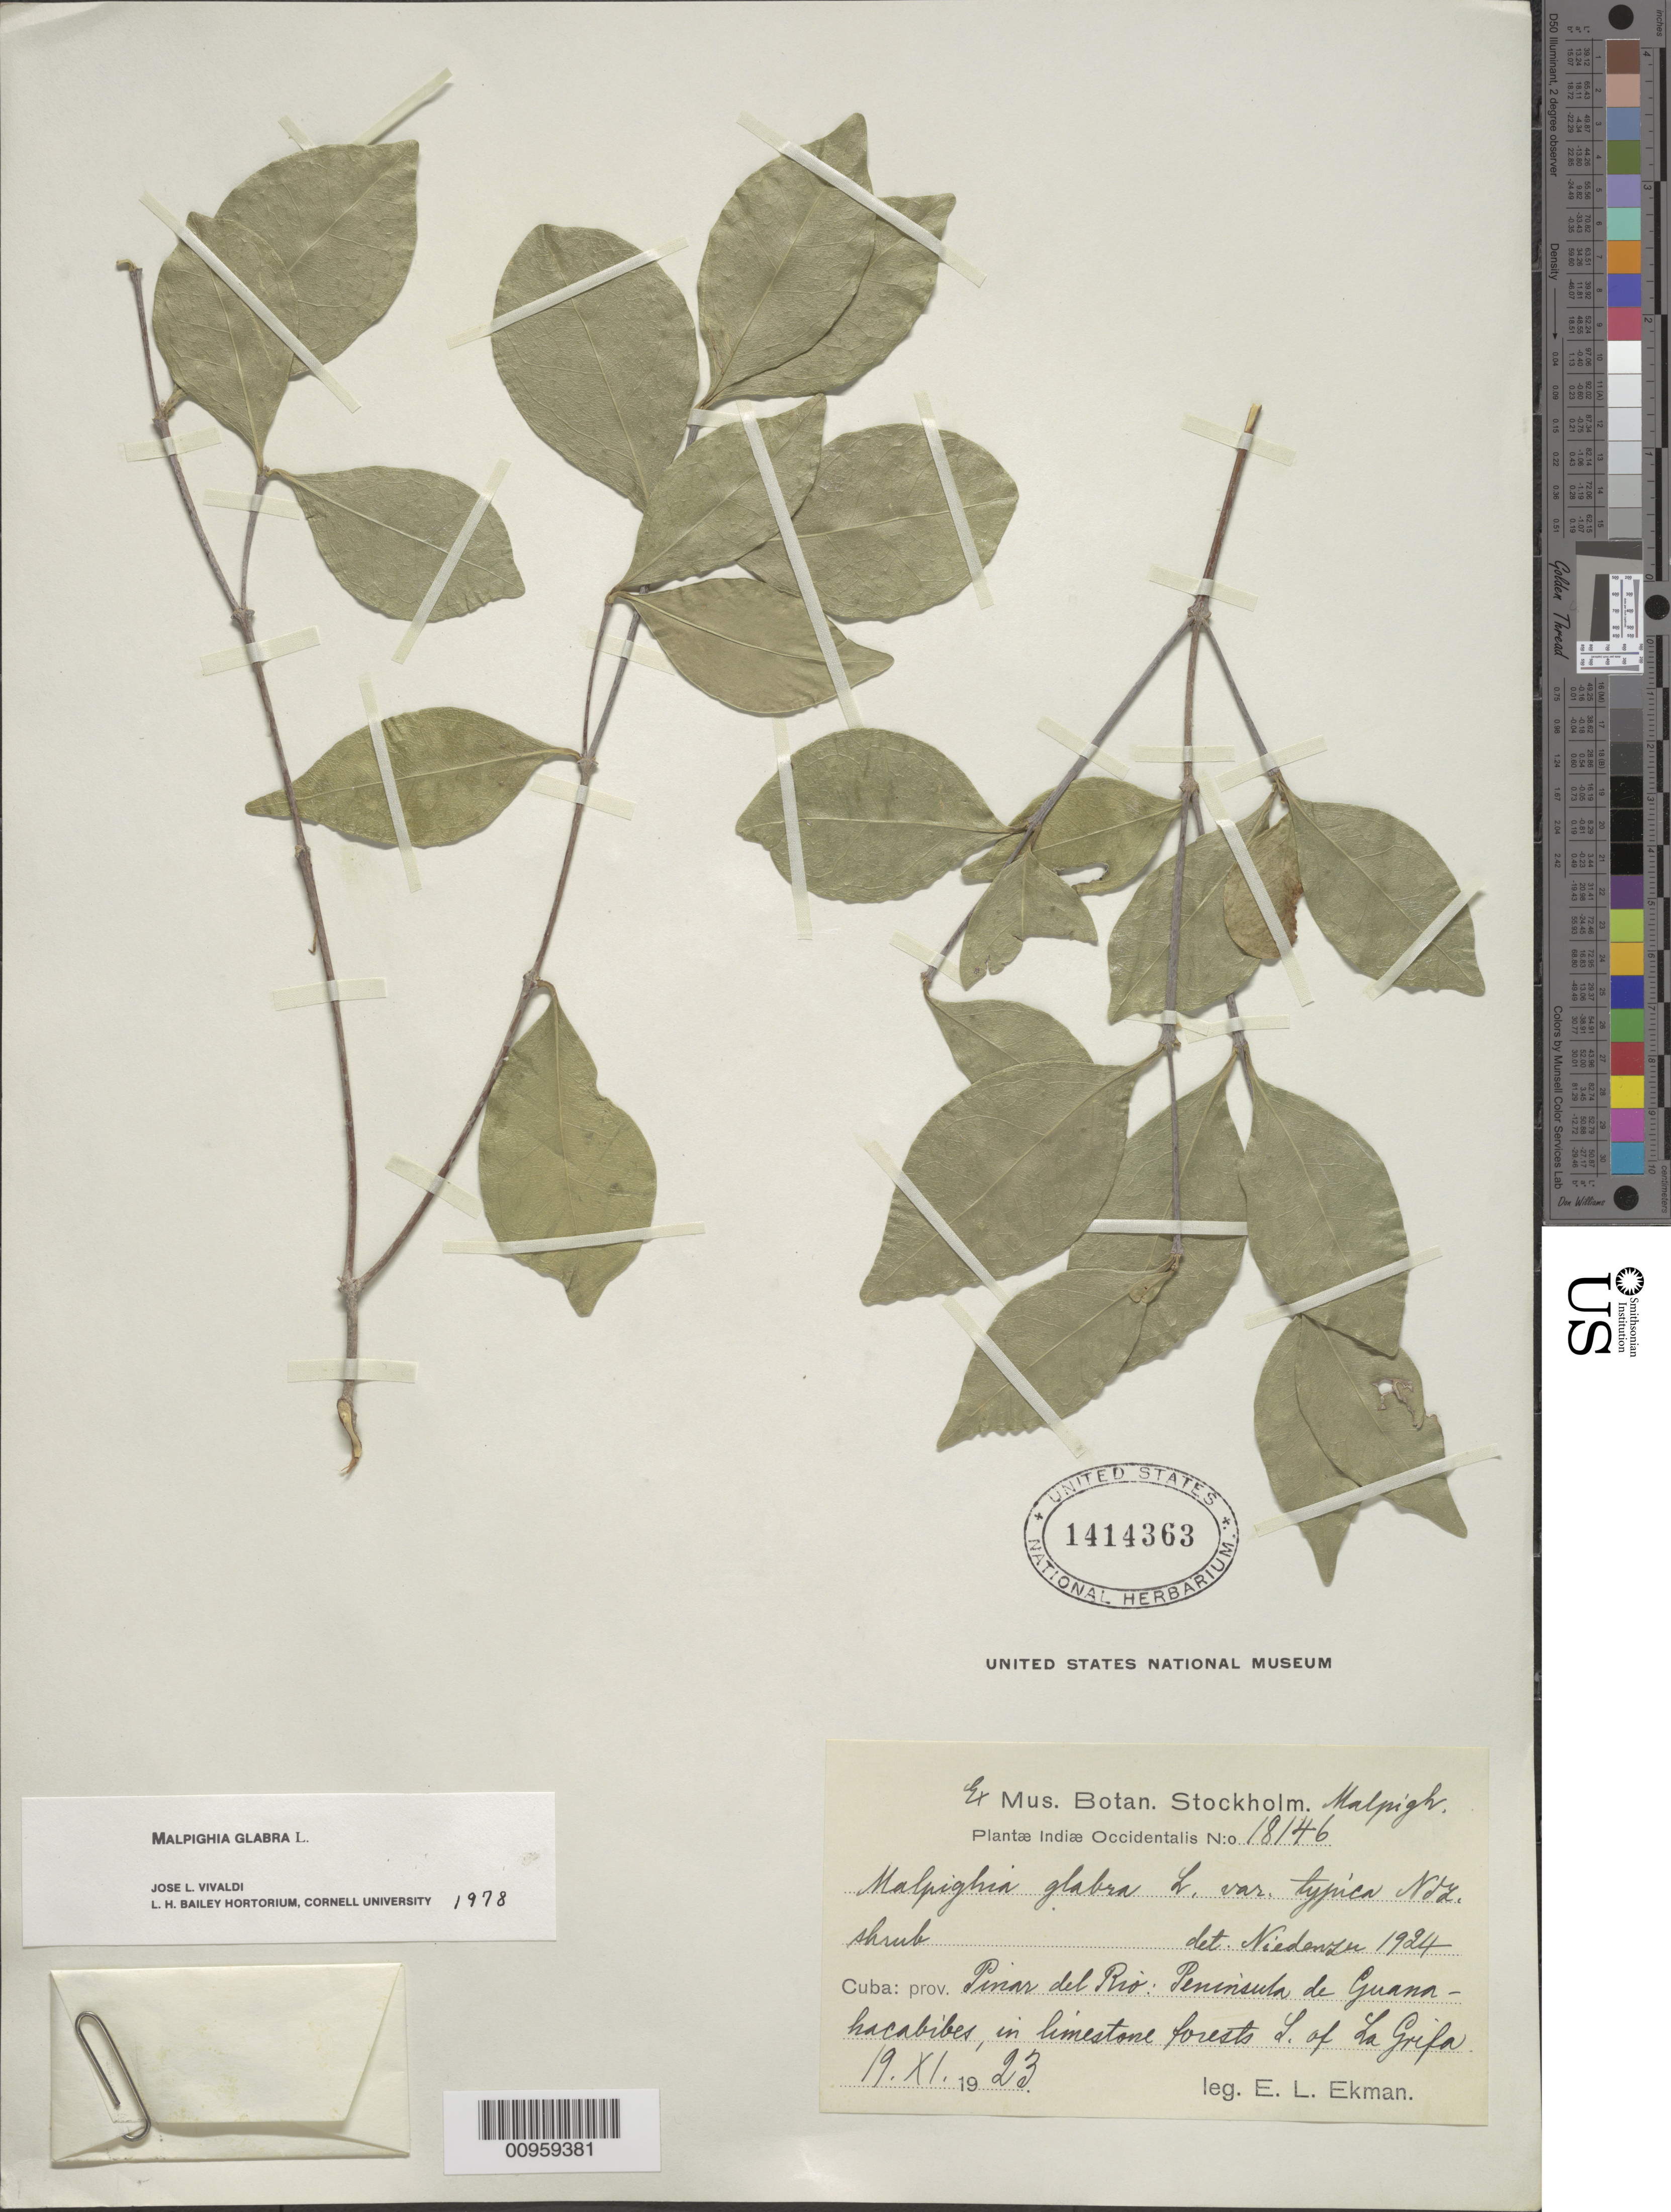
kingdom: Plantae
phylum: Tracheophyta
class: Magnoliopsida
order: Malpighiales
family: Malpighiaceae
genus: Malpighia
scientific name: Malpighia glabra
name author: L.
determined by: Vivaldi, J. L., (BH), Cornell University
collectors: E. L. Ekman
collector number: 18146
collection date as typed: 19 Nov 1923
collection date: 1923-11-19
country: Cuba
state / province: Pinar del Rio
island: Cuba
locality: Peninsula de Guanahacabibes, forests of La Grifa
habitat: Limestone forests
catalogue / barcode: US 1414363